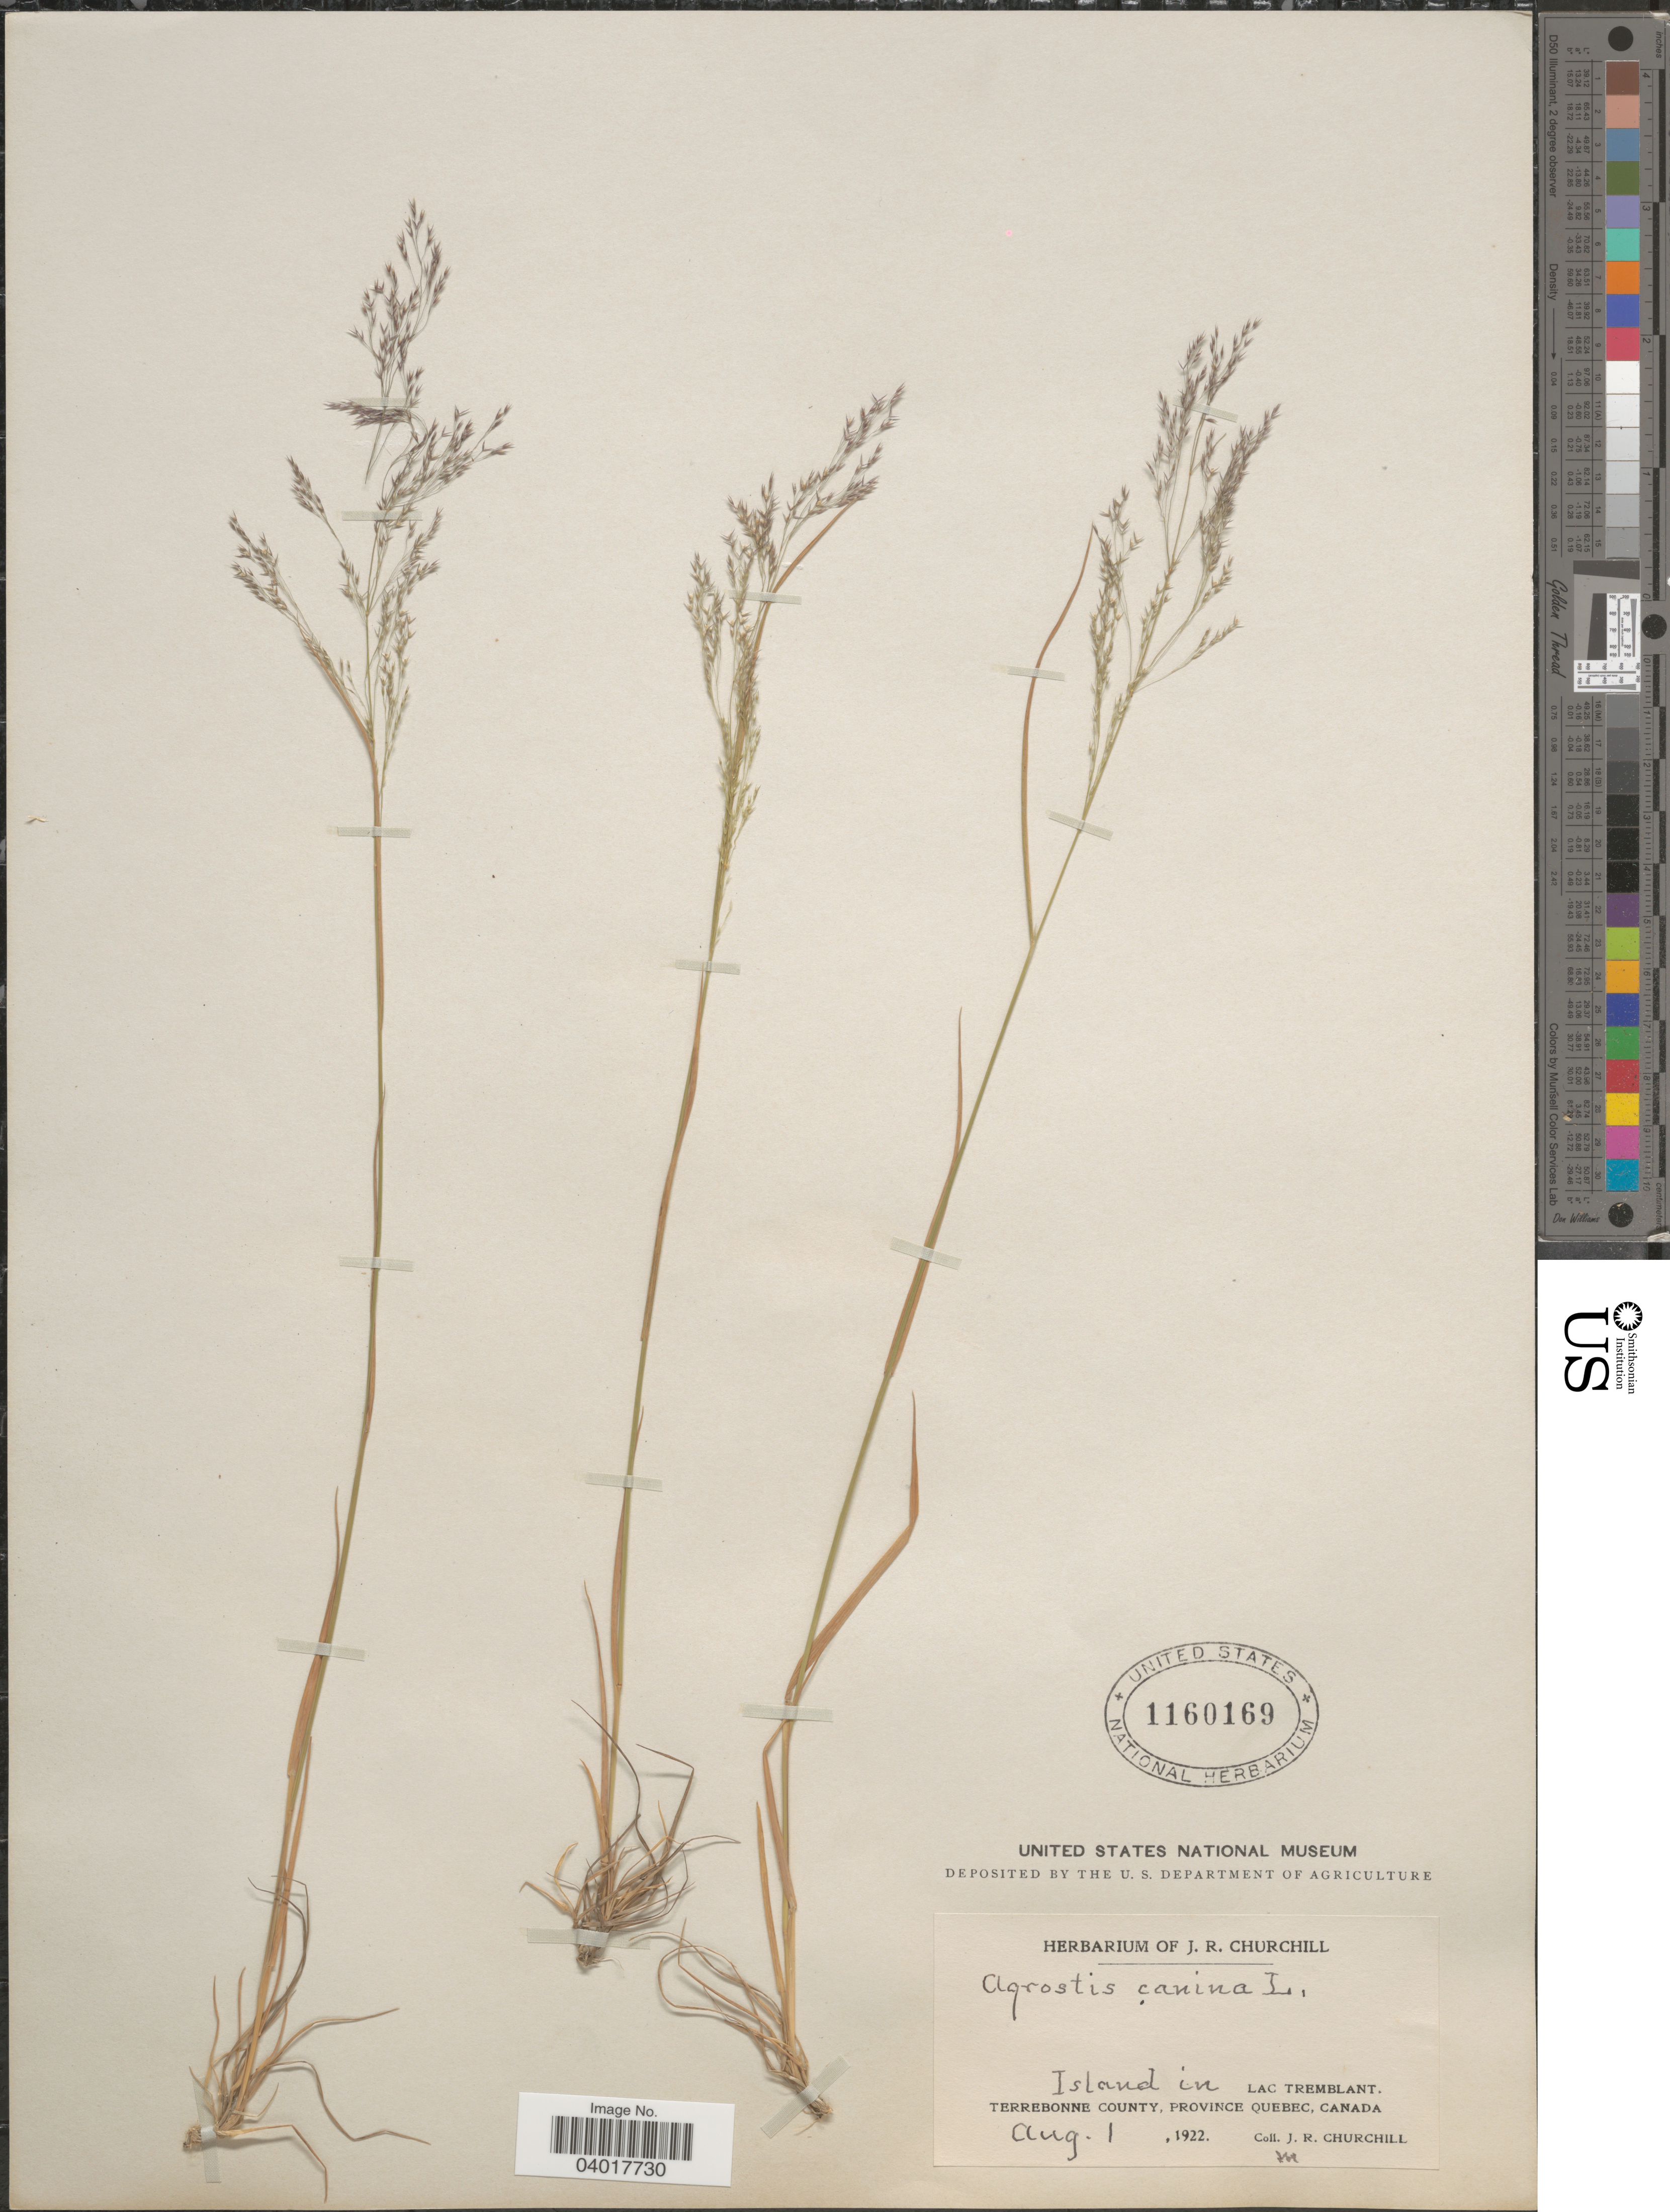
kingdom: Plantae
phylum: Tracheophyta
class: Liliopsida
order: Poales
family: Poaceae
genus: Agrostis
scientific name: Agrostis canina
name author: L.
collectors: J. Churchill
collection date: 1922-08-01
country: Canada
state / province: Quebec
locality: Island in Lac Tremblant. Terrebonne County.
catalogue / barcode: US 1160169